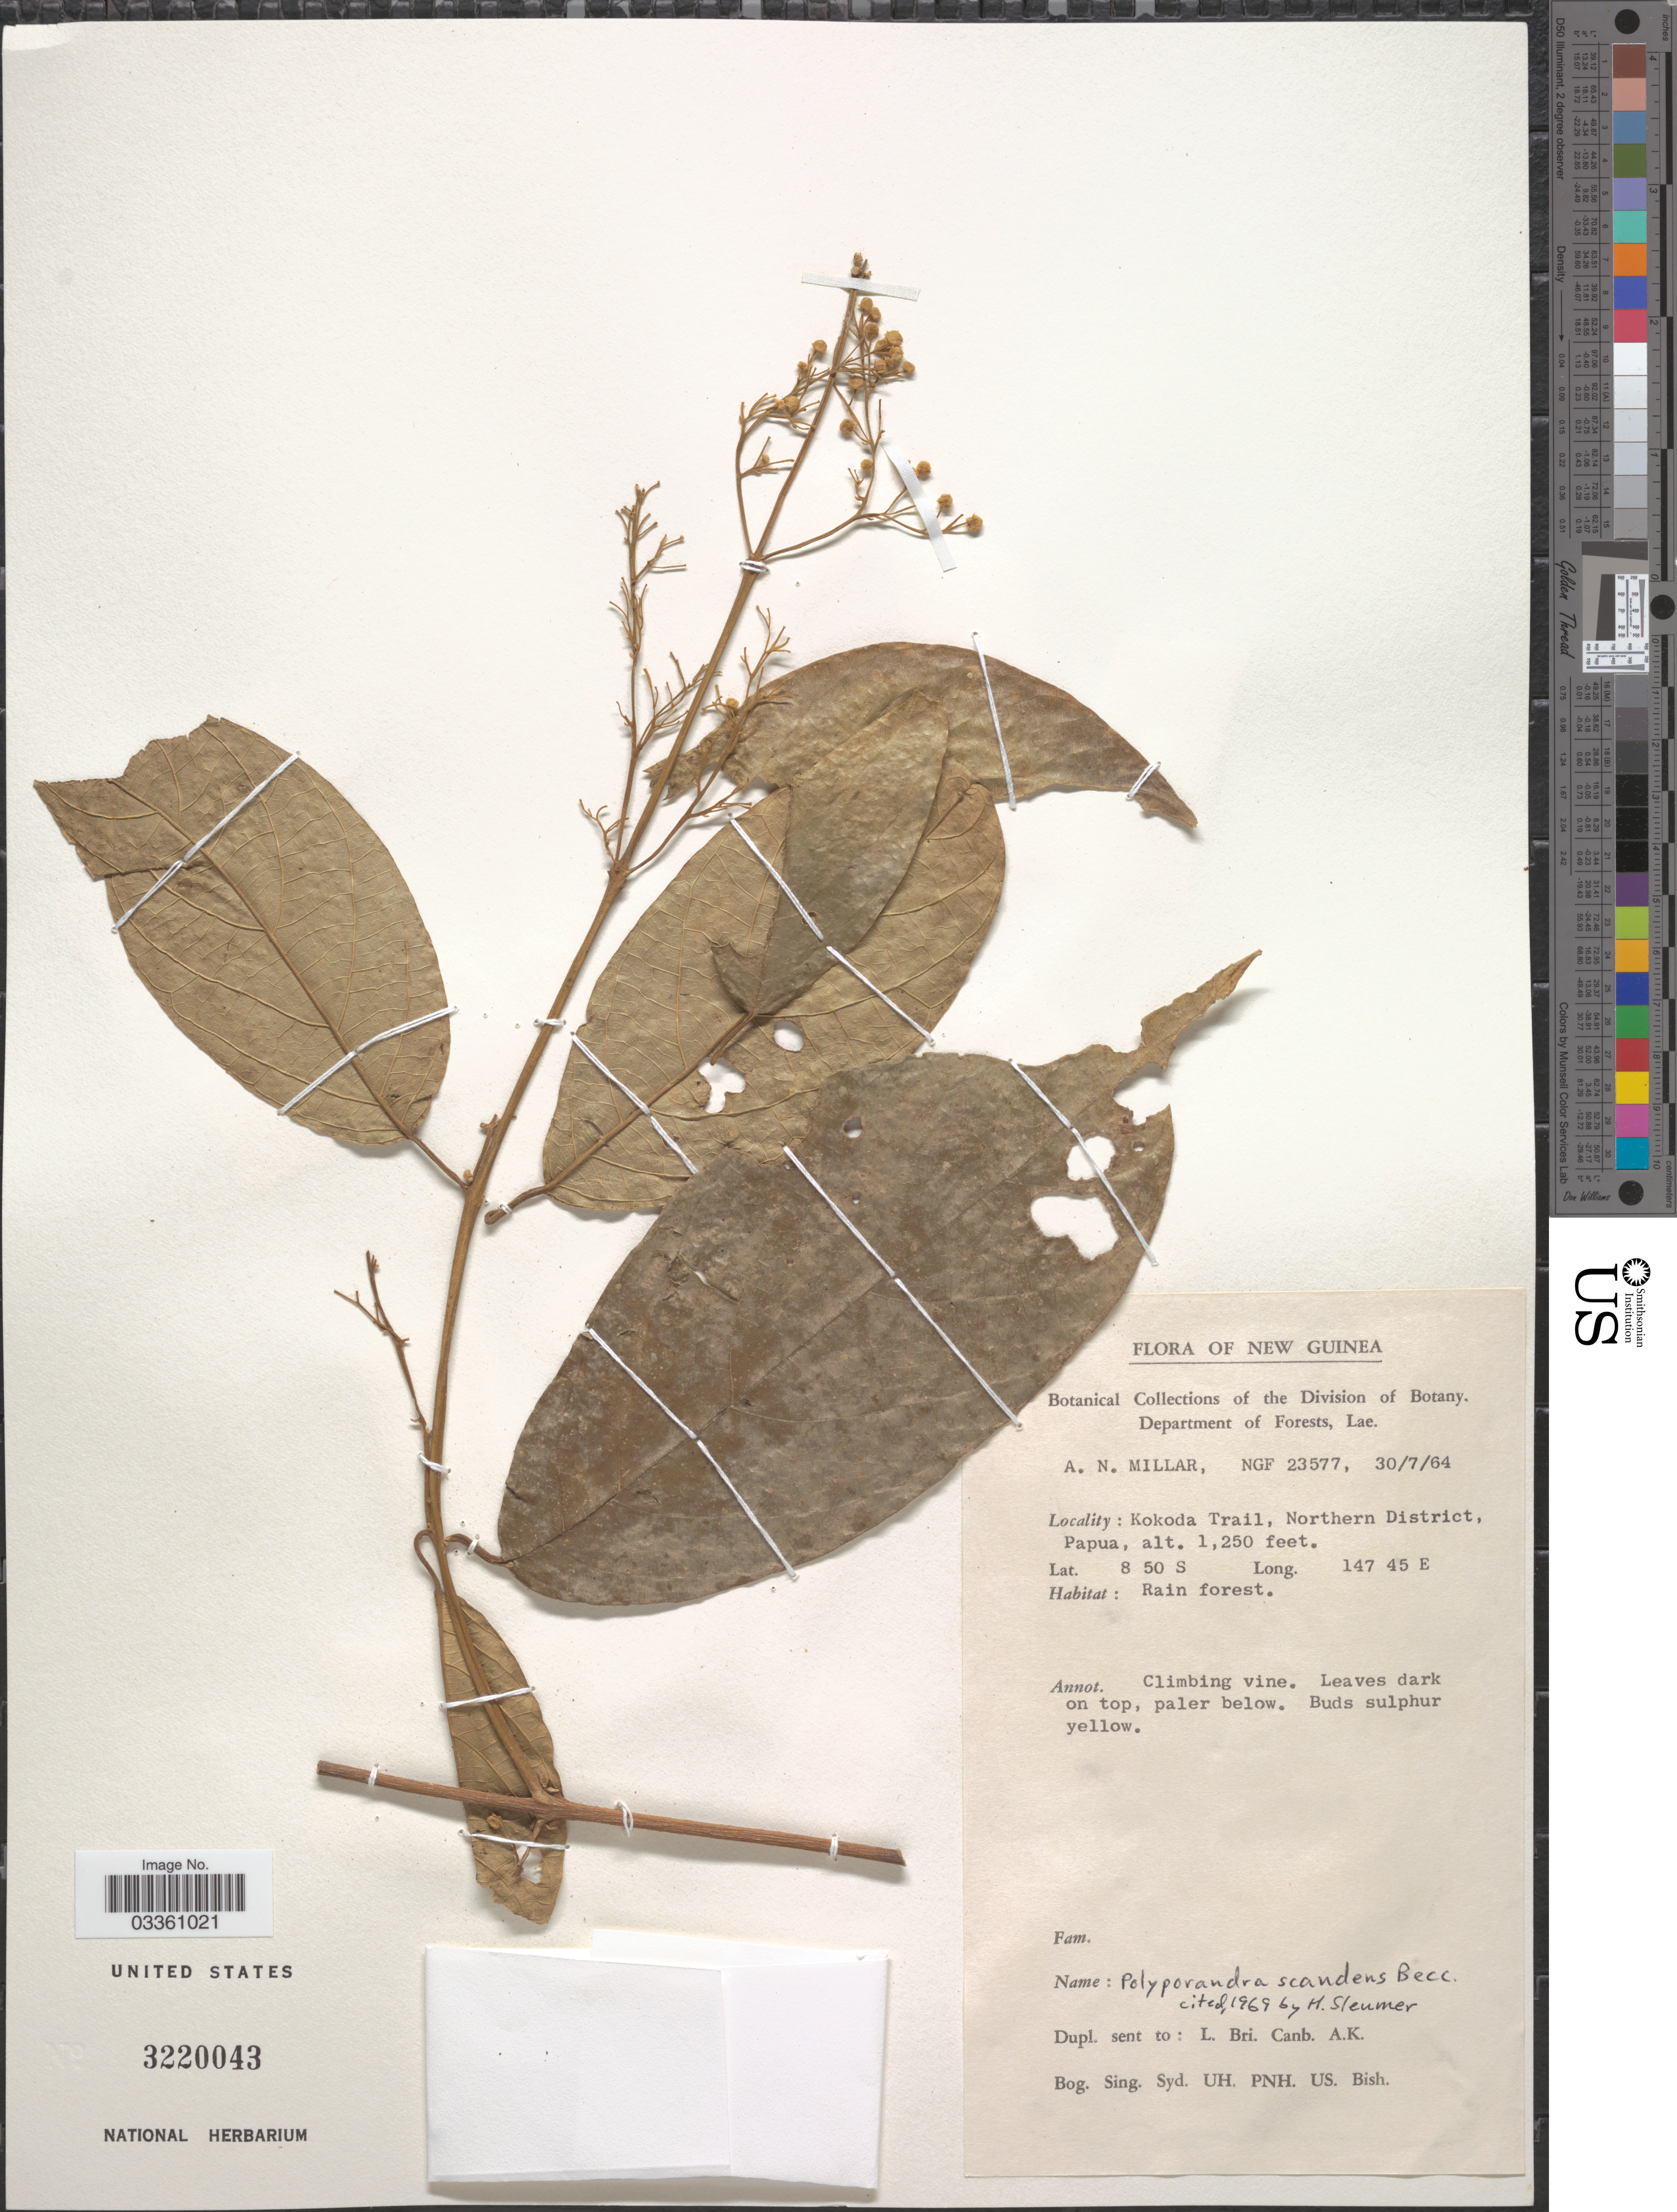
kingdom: Plantae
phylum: Tracheophyta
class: Magnoliopsida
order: Icacinales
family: Icacinaceae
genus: Iodes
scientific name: Iodes scandens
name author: (Becc.) Utteridge & Byng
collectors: A. Millar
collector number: NGF 23577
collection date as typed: Transcribed d/m/y: 30/7/64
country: Papua New Guinea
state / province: Northern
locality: New Guinea. Kokoda Trail, Northern District, Papua.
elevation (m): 381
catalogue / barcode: US 3220043